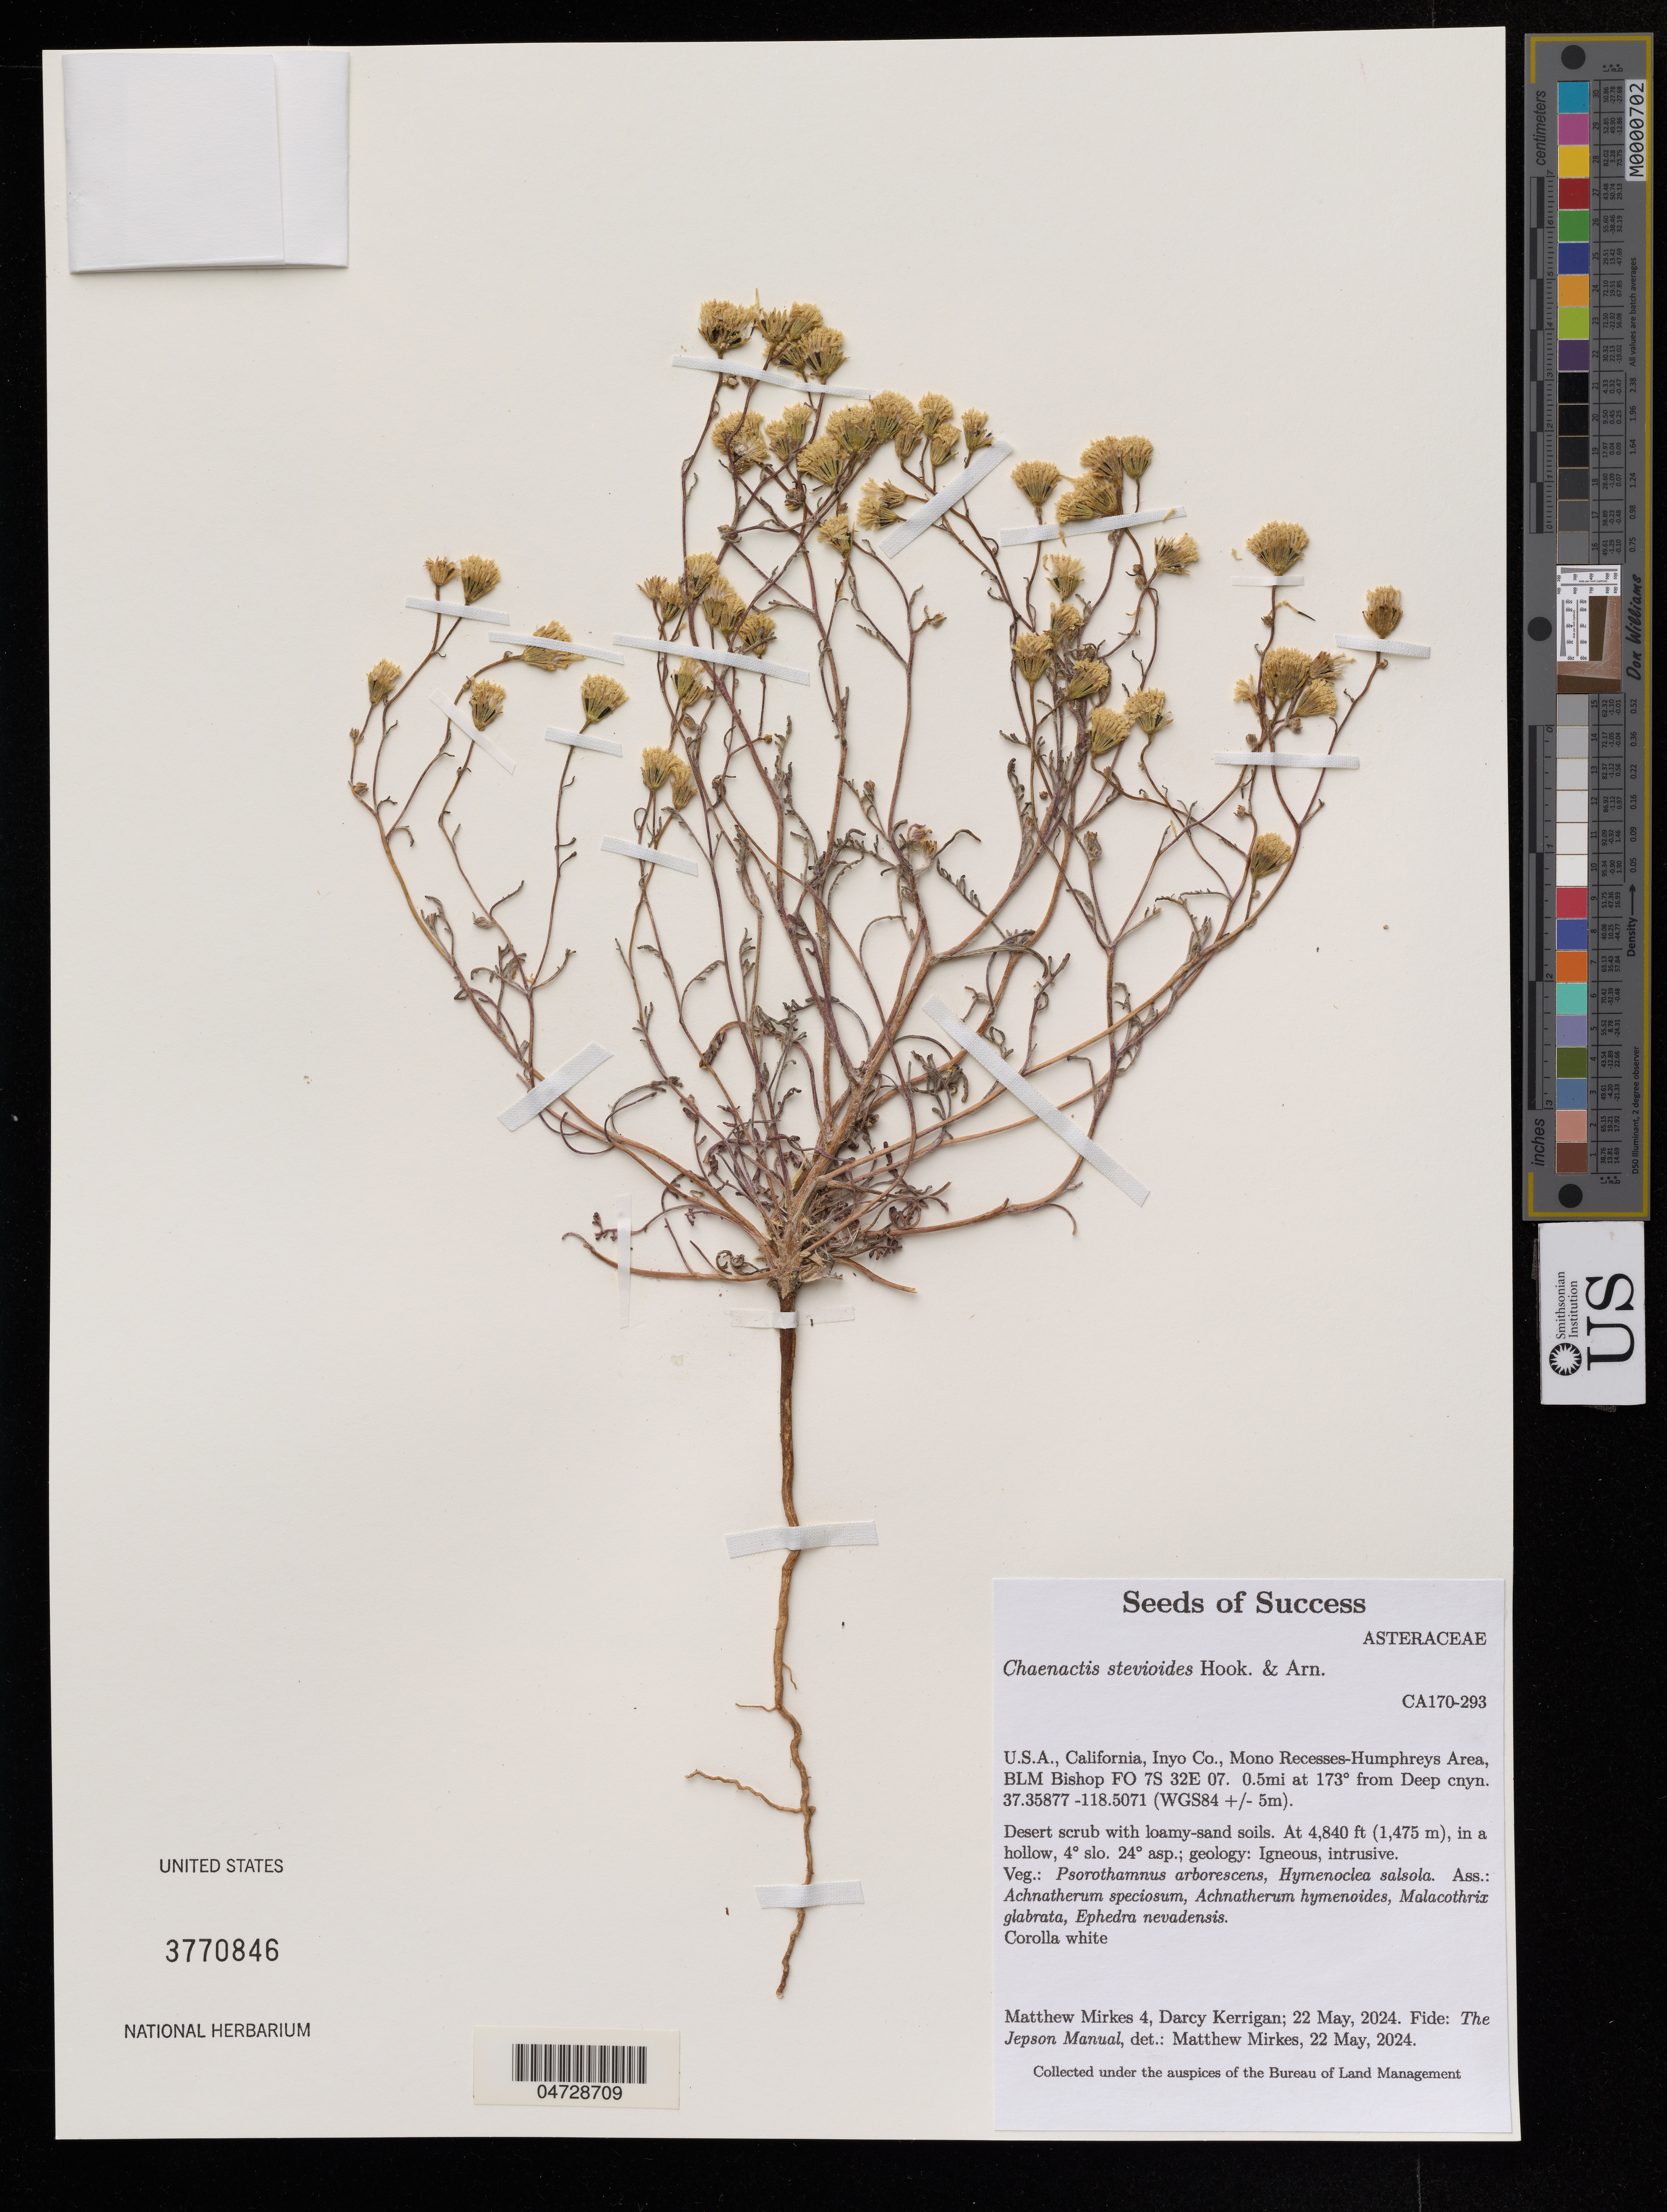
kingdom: Plantae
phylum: Tracheophyta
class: Magnoliopsida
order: Asterales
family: Asteraceae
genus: Chaenactis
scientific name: Chaenactis stevioides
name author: Hook. & Arn.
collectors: M. Mirkes & D. Kerrigan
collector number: CA170-293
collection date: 2024-05-22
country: United States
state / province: California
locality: Inyo Co., Mono Recesses-Humphreys Area, BLM Bishop FO 7S 32E 07. 0.5mi at 173° from Deep cnyn.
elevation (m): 1475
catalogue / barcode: US 3770846